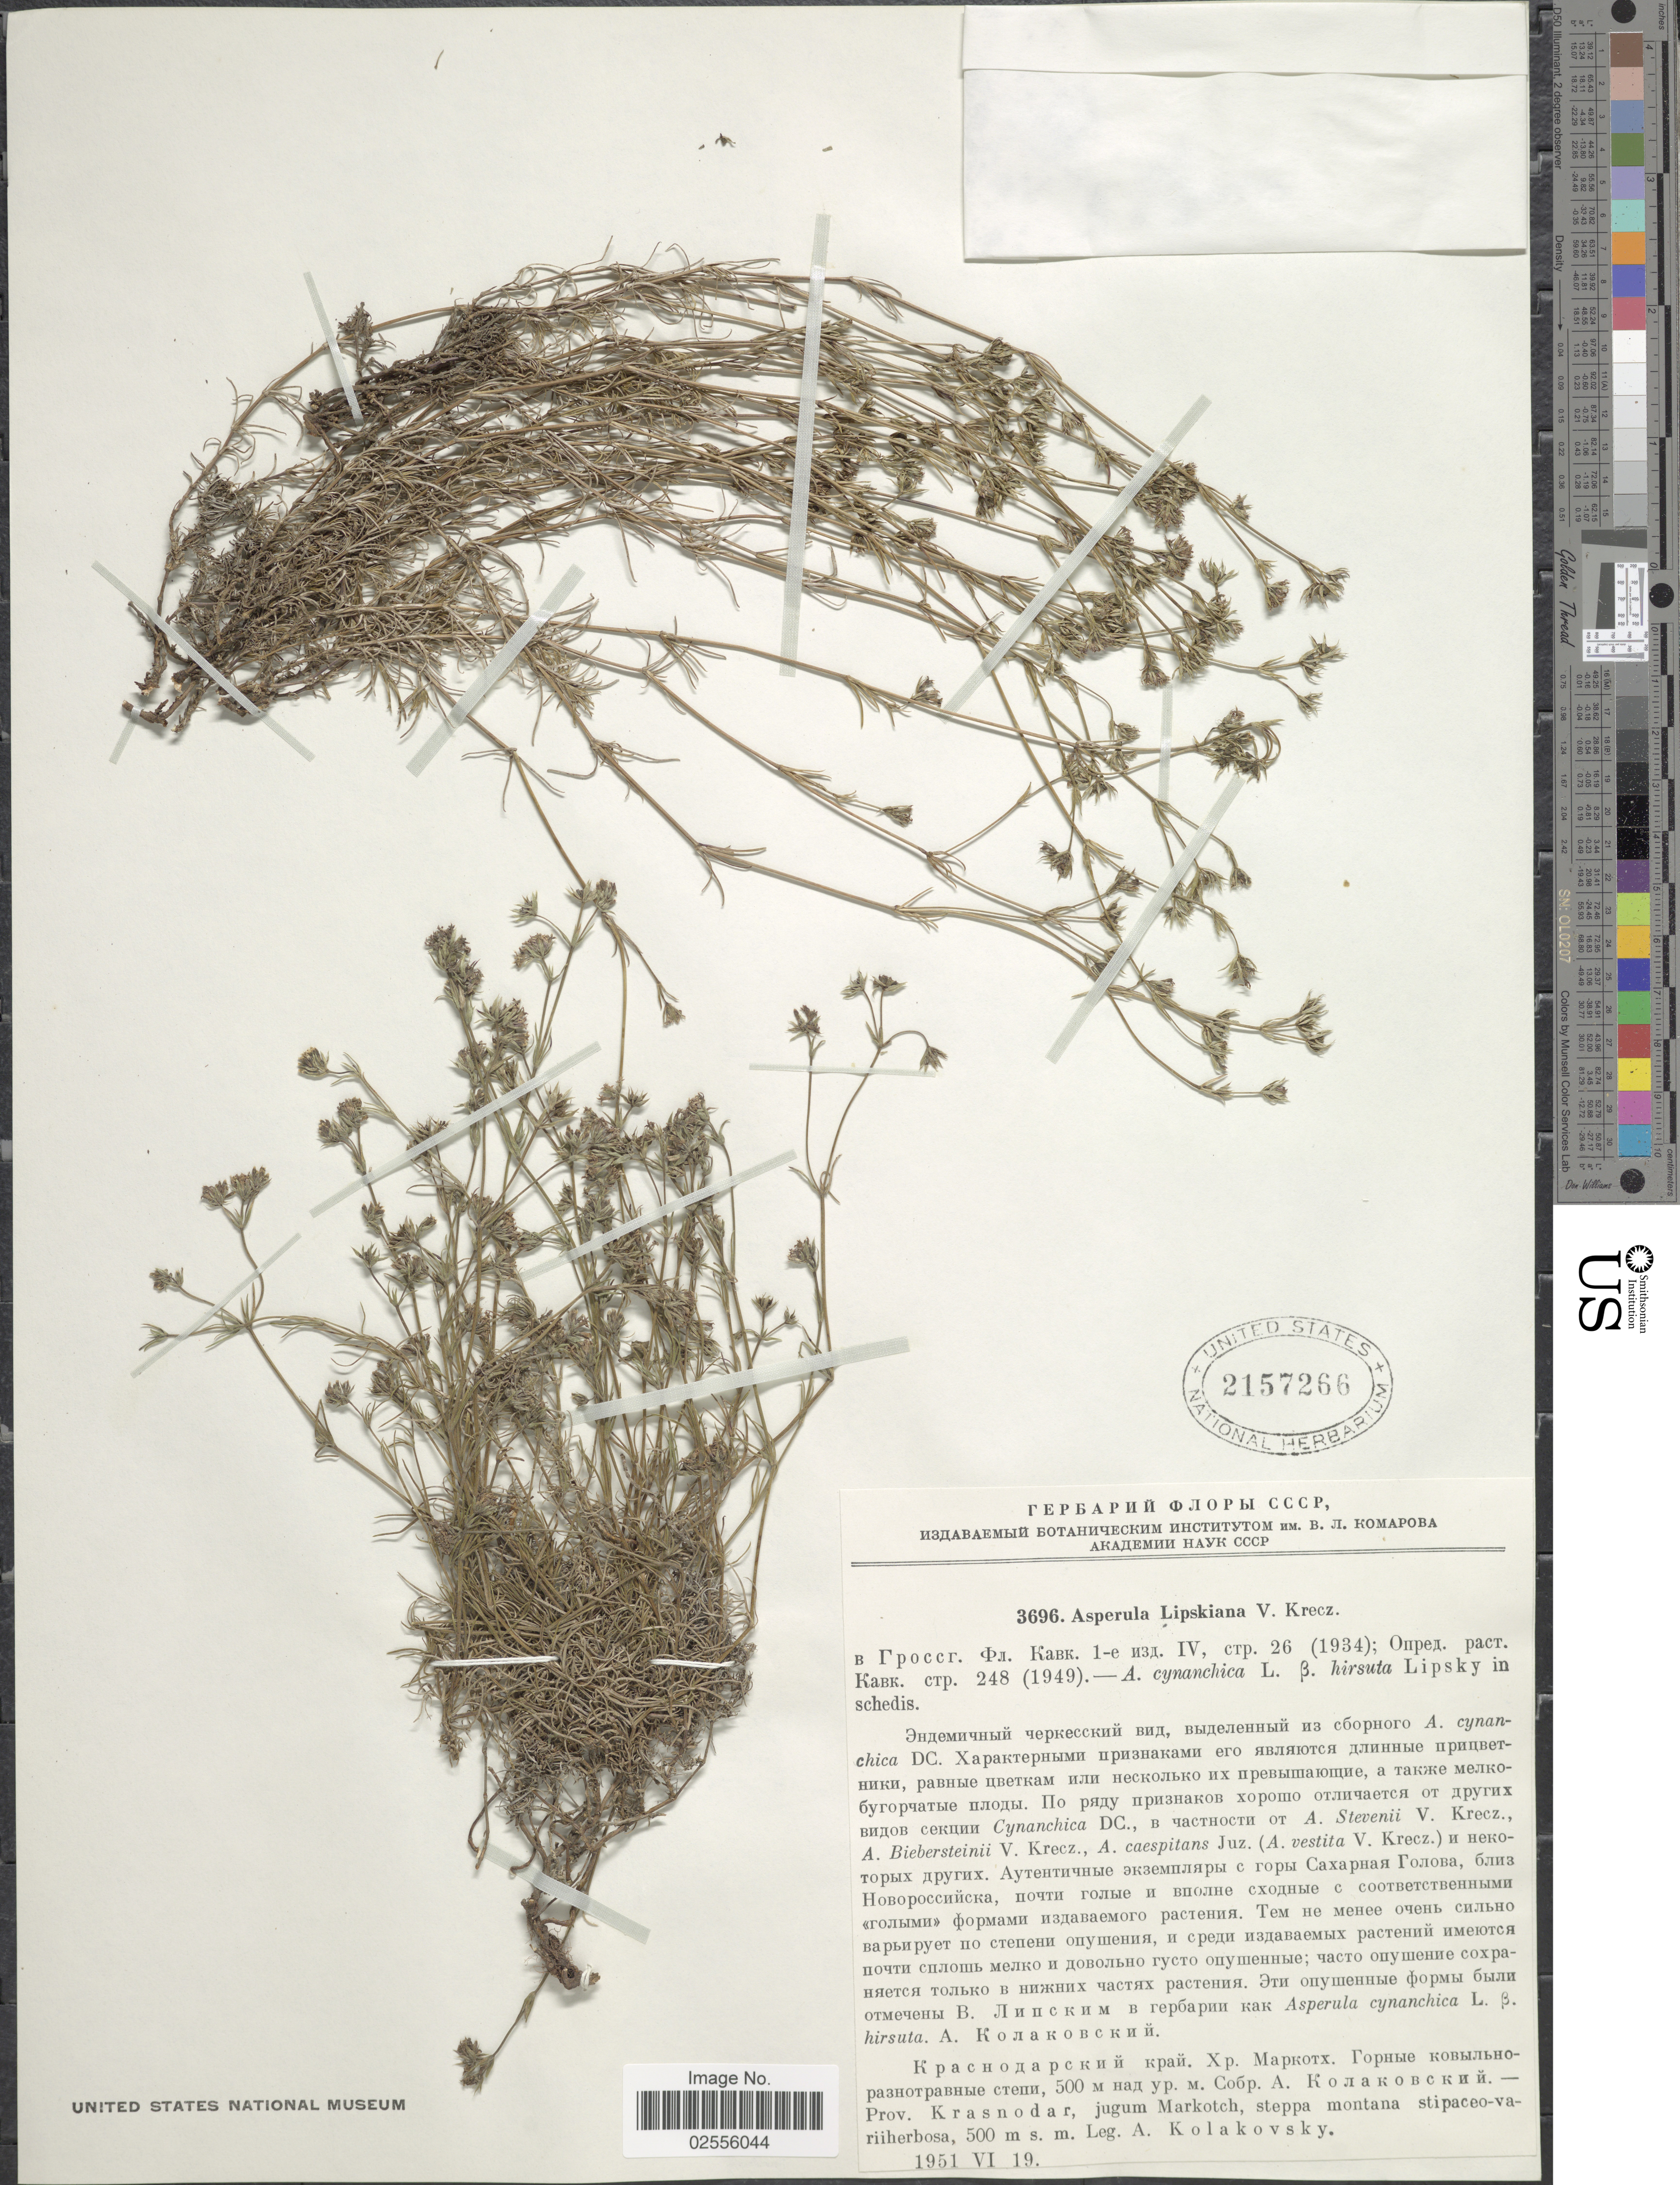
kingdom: Plantae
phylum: Tracheophyta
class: Magnoliopsida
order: Gentianales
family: Rubiaceae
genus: Asperula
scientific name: Asperula lipskyana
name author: V.I. Krecz.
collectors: A. Kolakovsky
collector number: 3696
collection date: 1951-06-19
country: Russian Federation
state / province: Krasnodar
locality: Jugum Markotch, steppa montana stipaceo-variiherbosa.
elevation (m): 500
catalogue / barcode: US 2157266